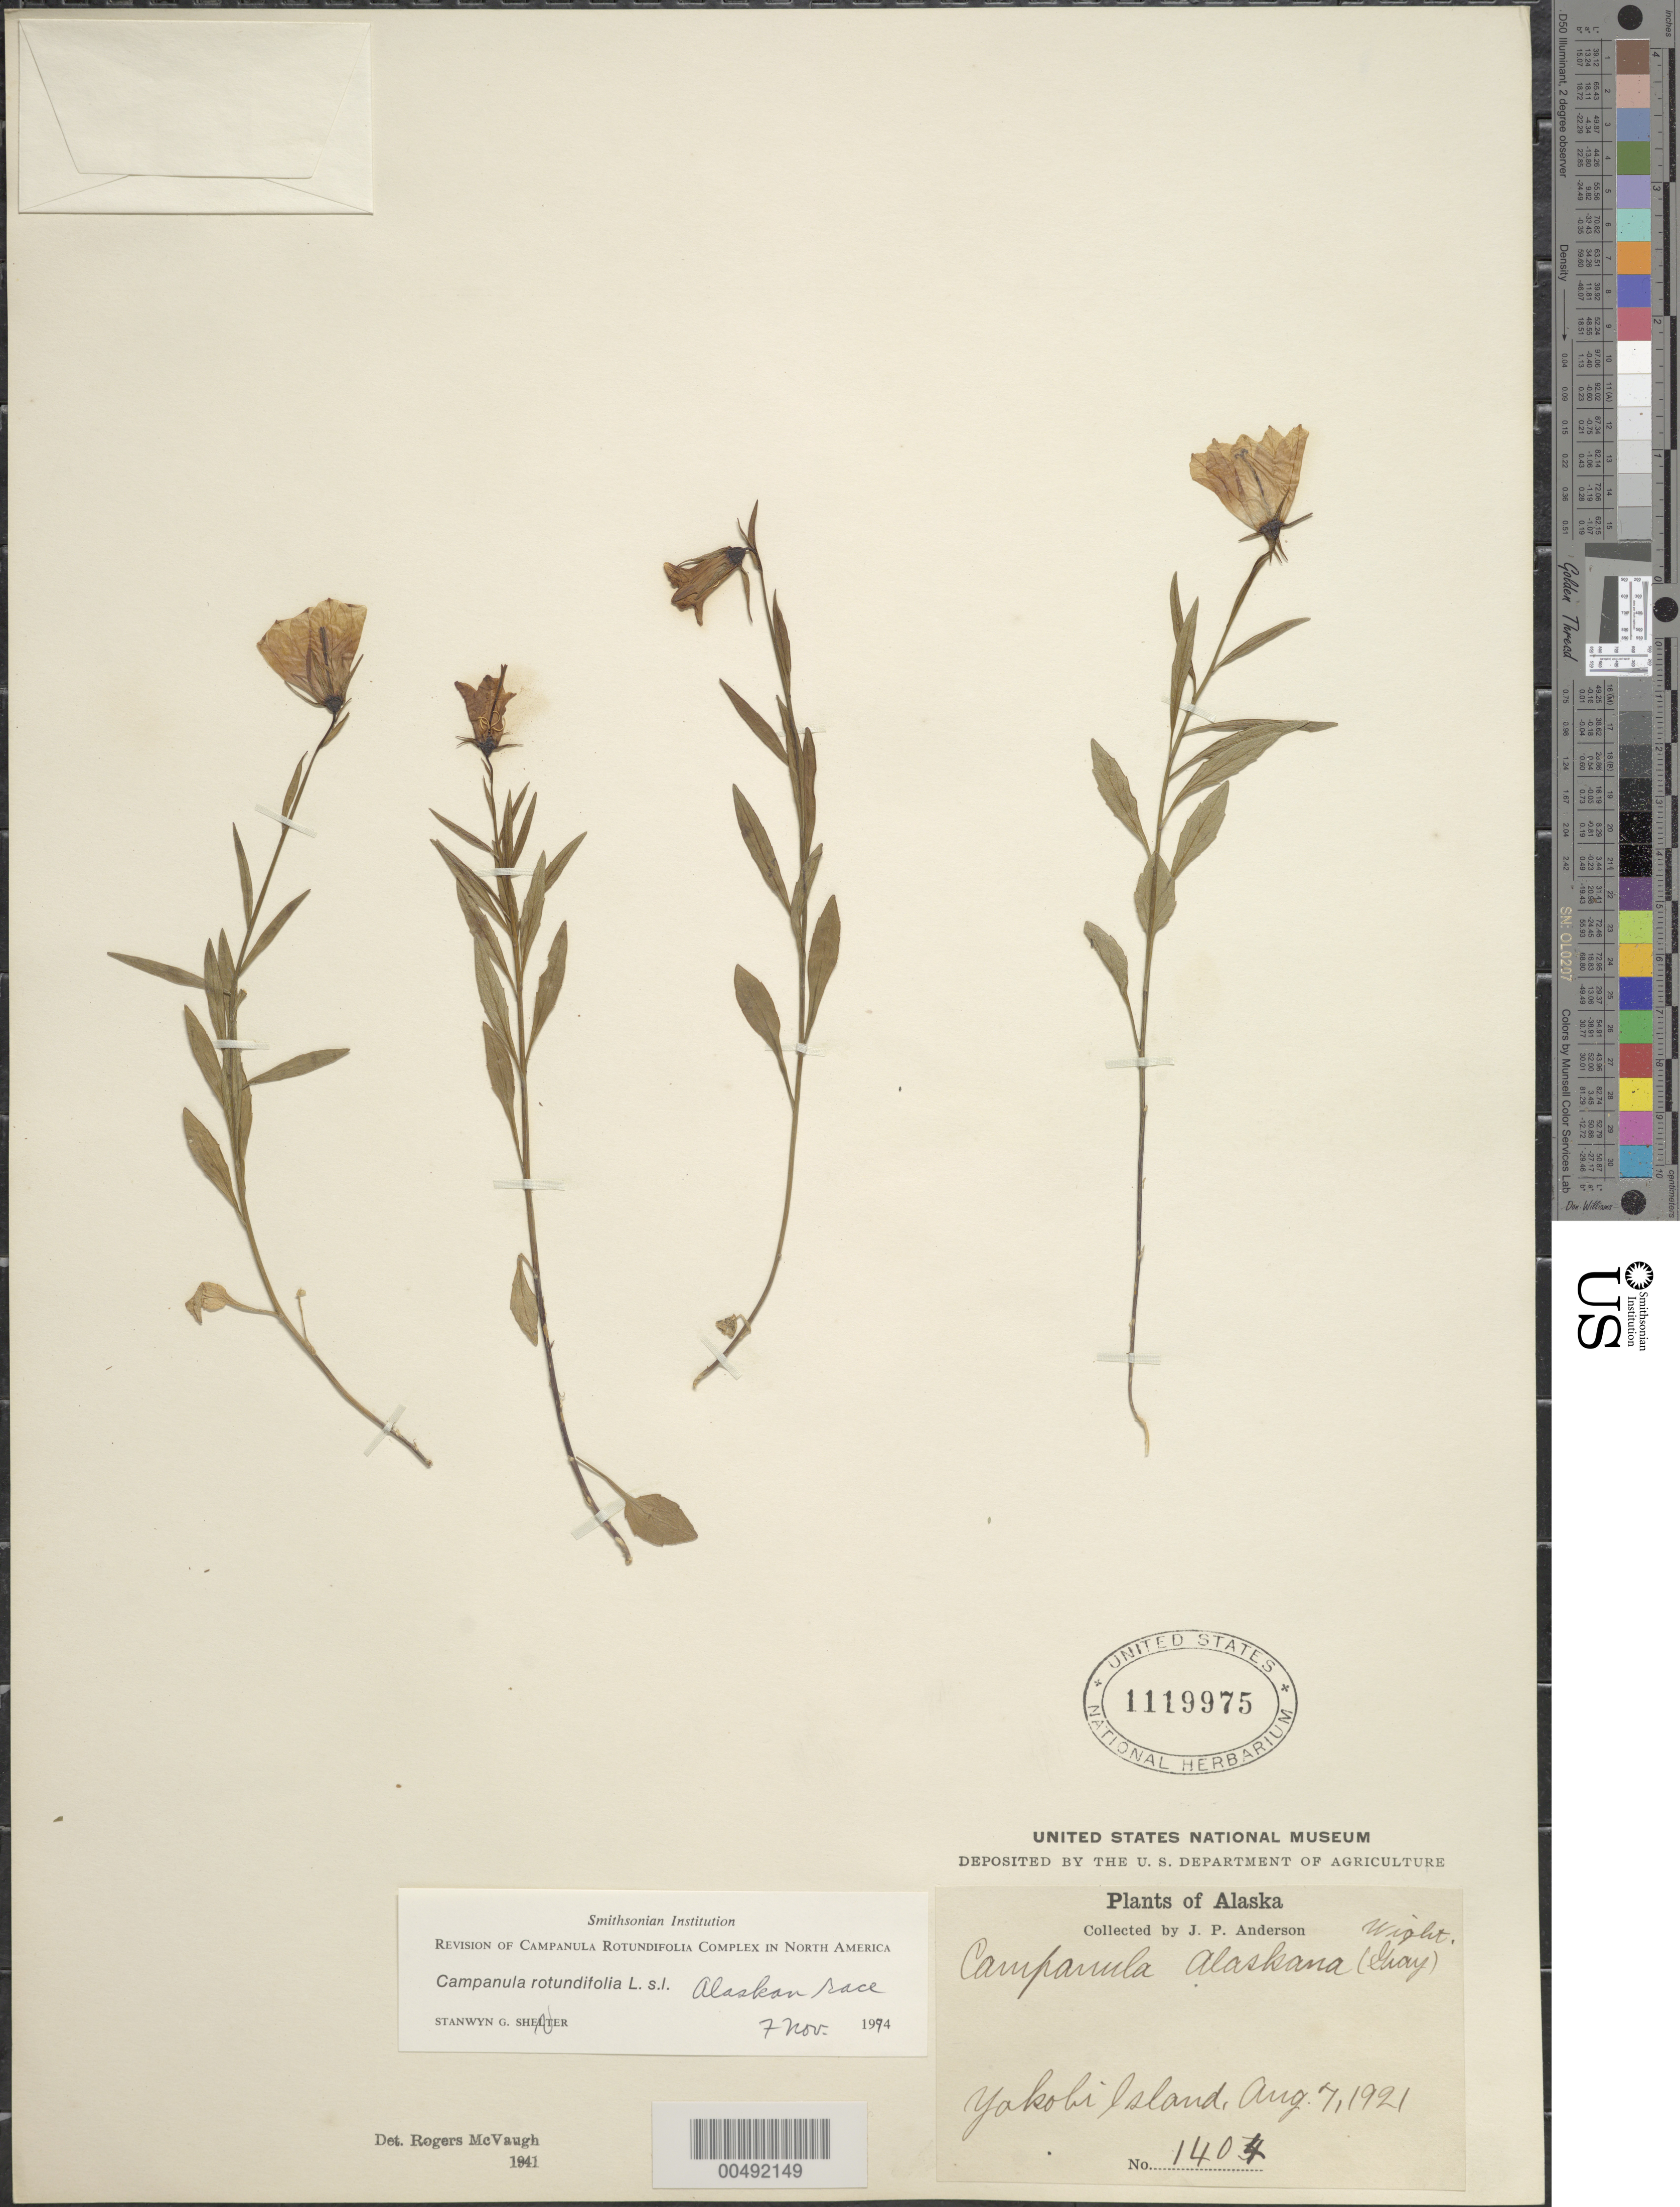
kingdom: Plantae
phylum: Tracheophyta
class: Magnoliopsida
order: Asterales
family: Campanulaceae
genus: Campanula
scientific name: Campanula rotundifolia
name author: L.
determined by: Shetler, Stanwyn G., (US), NMNH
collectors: J. P. Anderson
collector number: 1404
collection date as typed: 07 Aug 1921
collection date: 1921-08-07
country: United States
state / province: Alaska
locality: Yakobi Island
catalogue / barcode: US 1119975